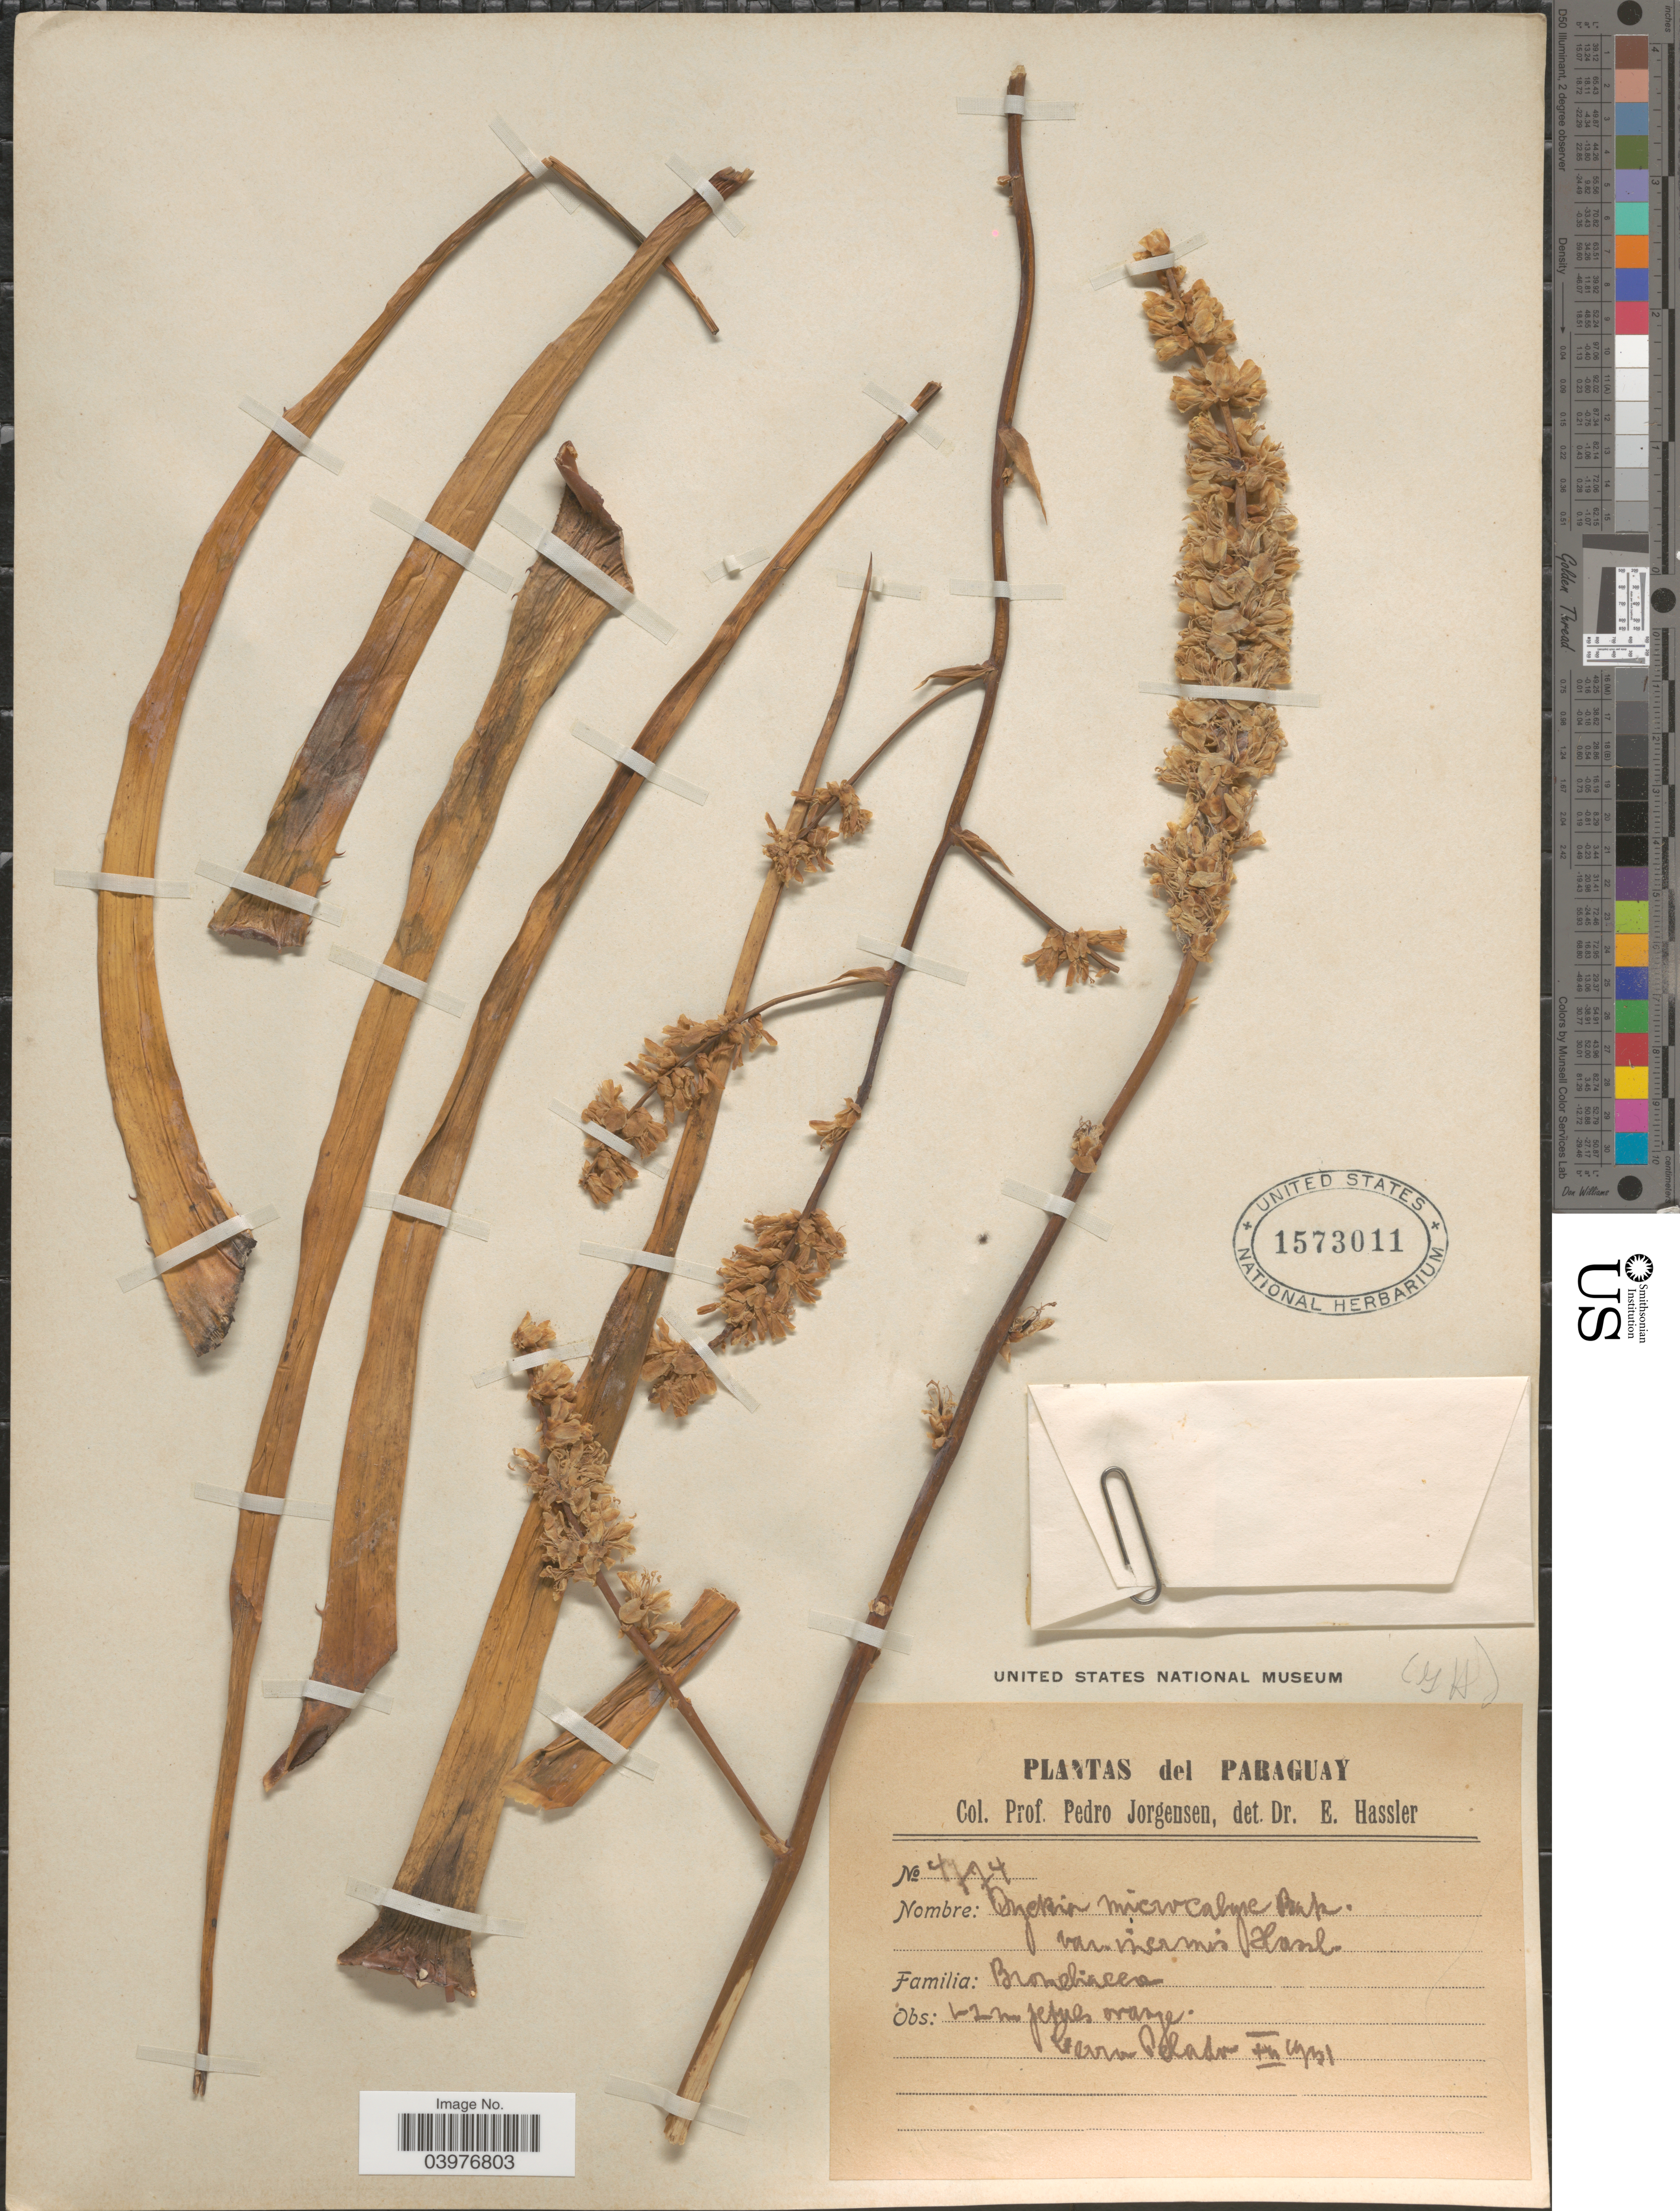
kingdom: Plantae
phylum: Tracheophyta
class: Liliopsida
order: Poales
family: Bromeliaceae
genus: Dyckia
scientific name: Dyckia microcalyx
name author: Baker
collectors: P. Jörgensen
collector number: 4774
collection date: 1931-12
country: Paraguay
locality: Cerro Pelado.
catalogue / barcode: US 1573011